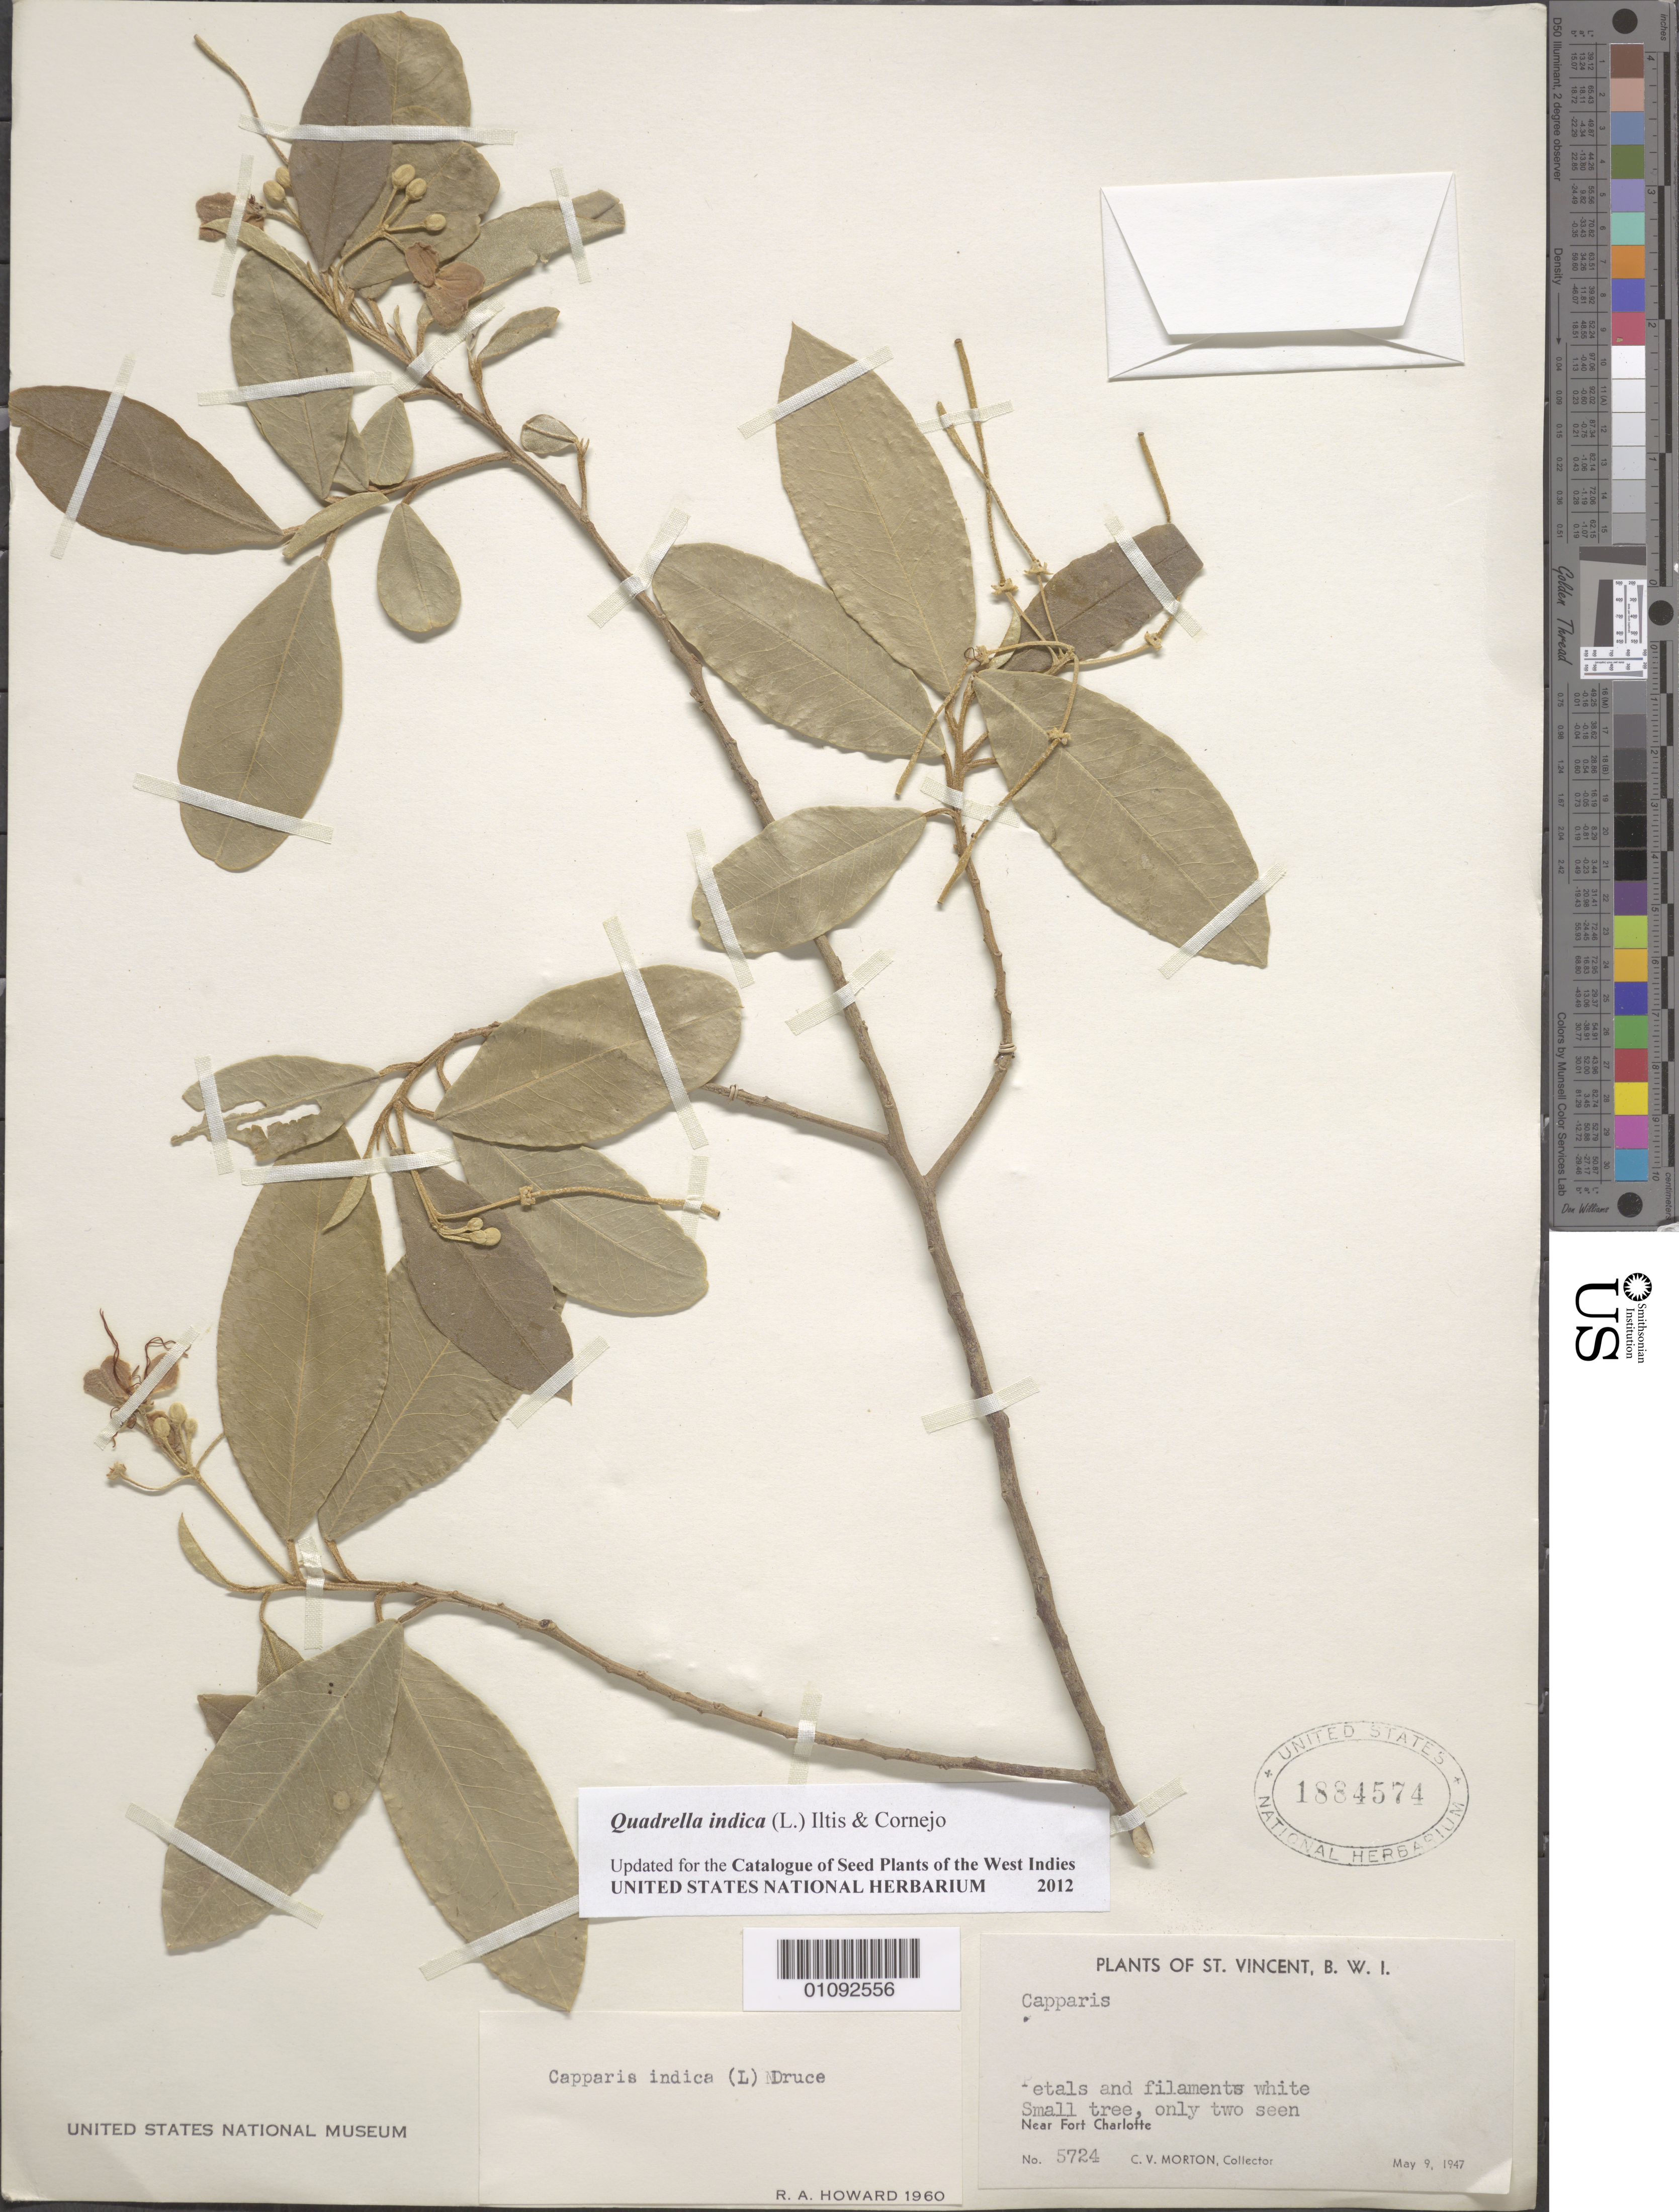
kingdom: Plantae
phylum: Tracheophyta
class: Magnoliopsida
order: Brassicales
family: Capparaceae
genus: Quadrella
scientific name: Quadrella indica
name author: (L.) Iltis & Cornejo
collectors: C. V. Morton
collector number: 5724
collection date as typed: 09 May 1947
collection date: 1947-05-09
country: St. Vincent - Grenadines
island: St. Vincent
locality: Fort Charlotte.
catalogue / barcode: US 1884574